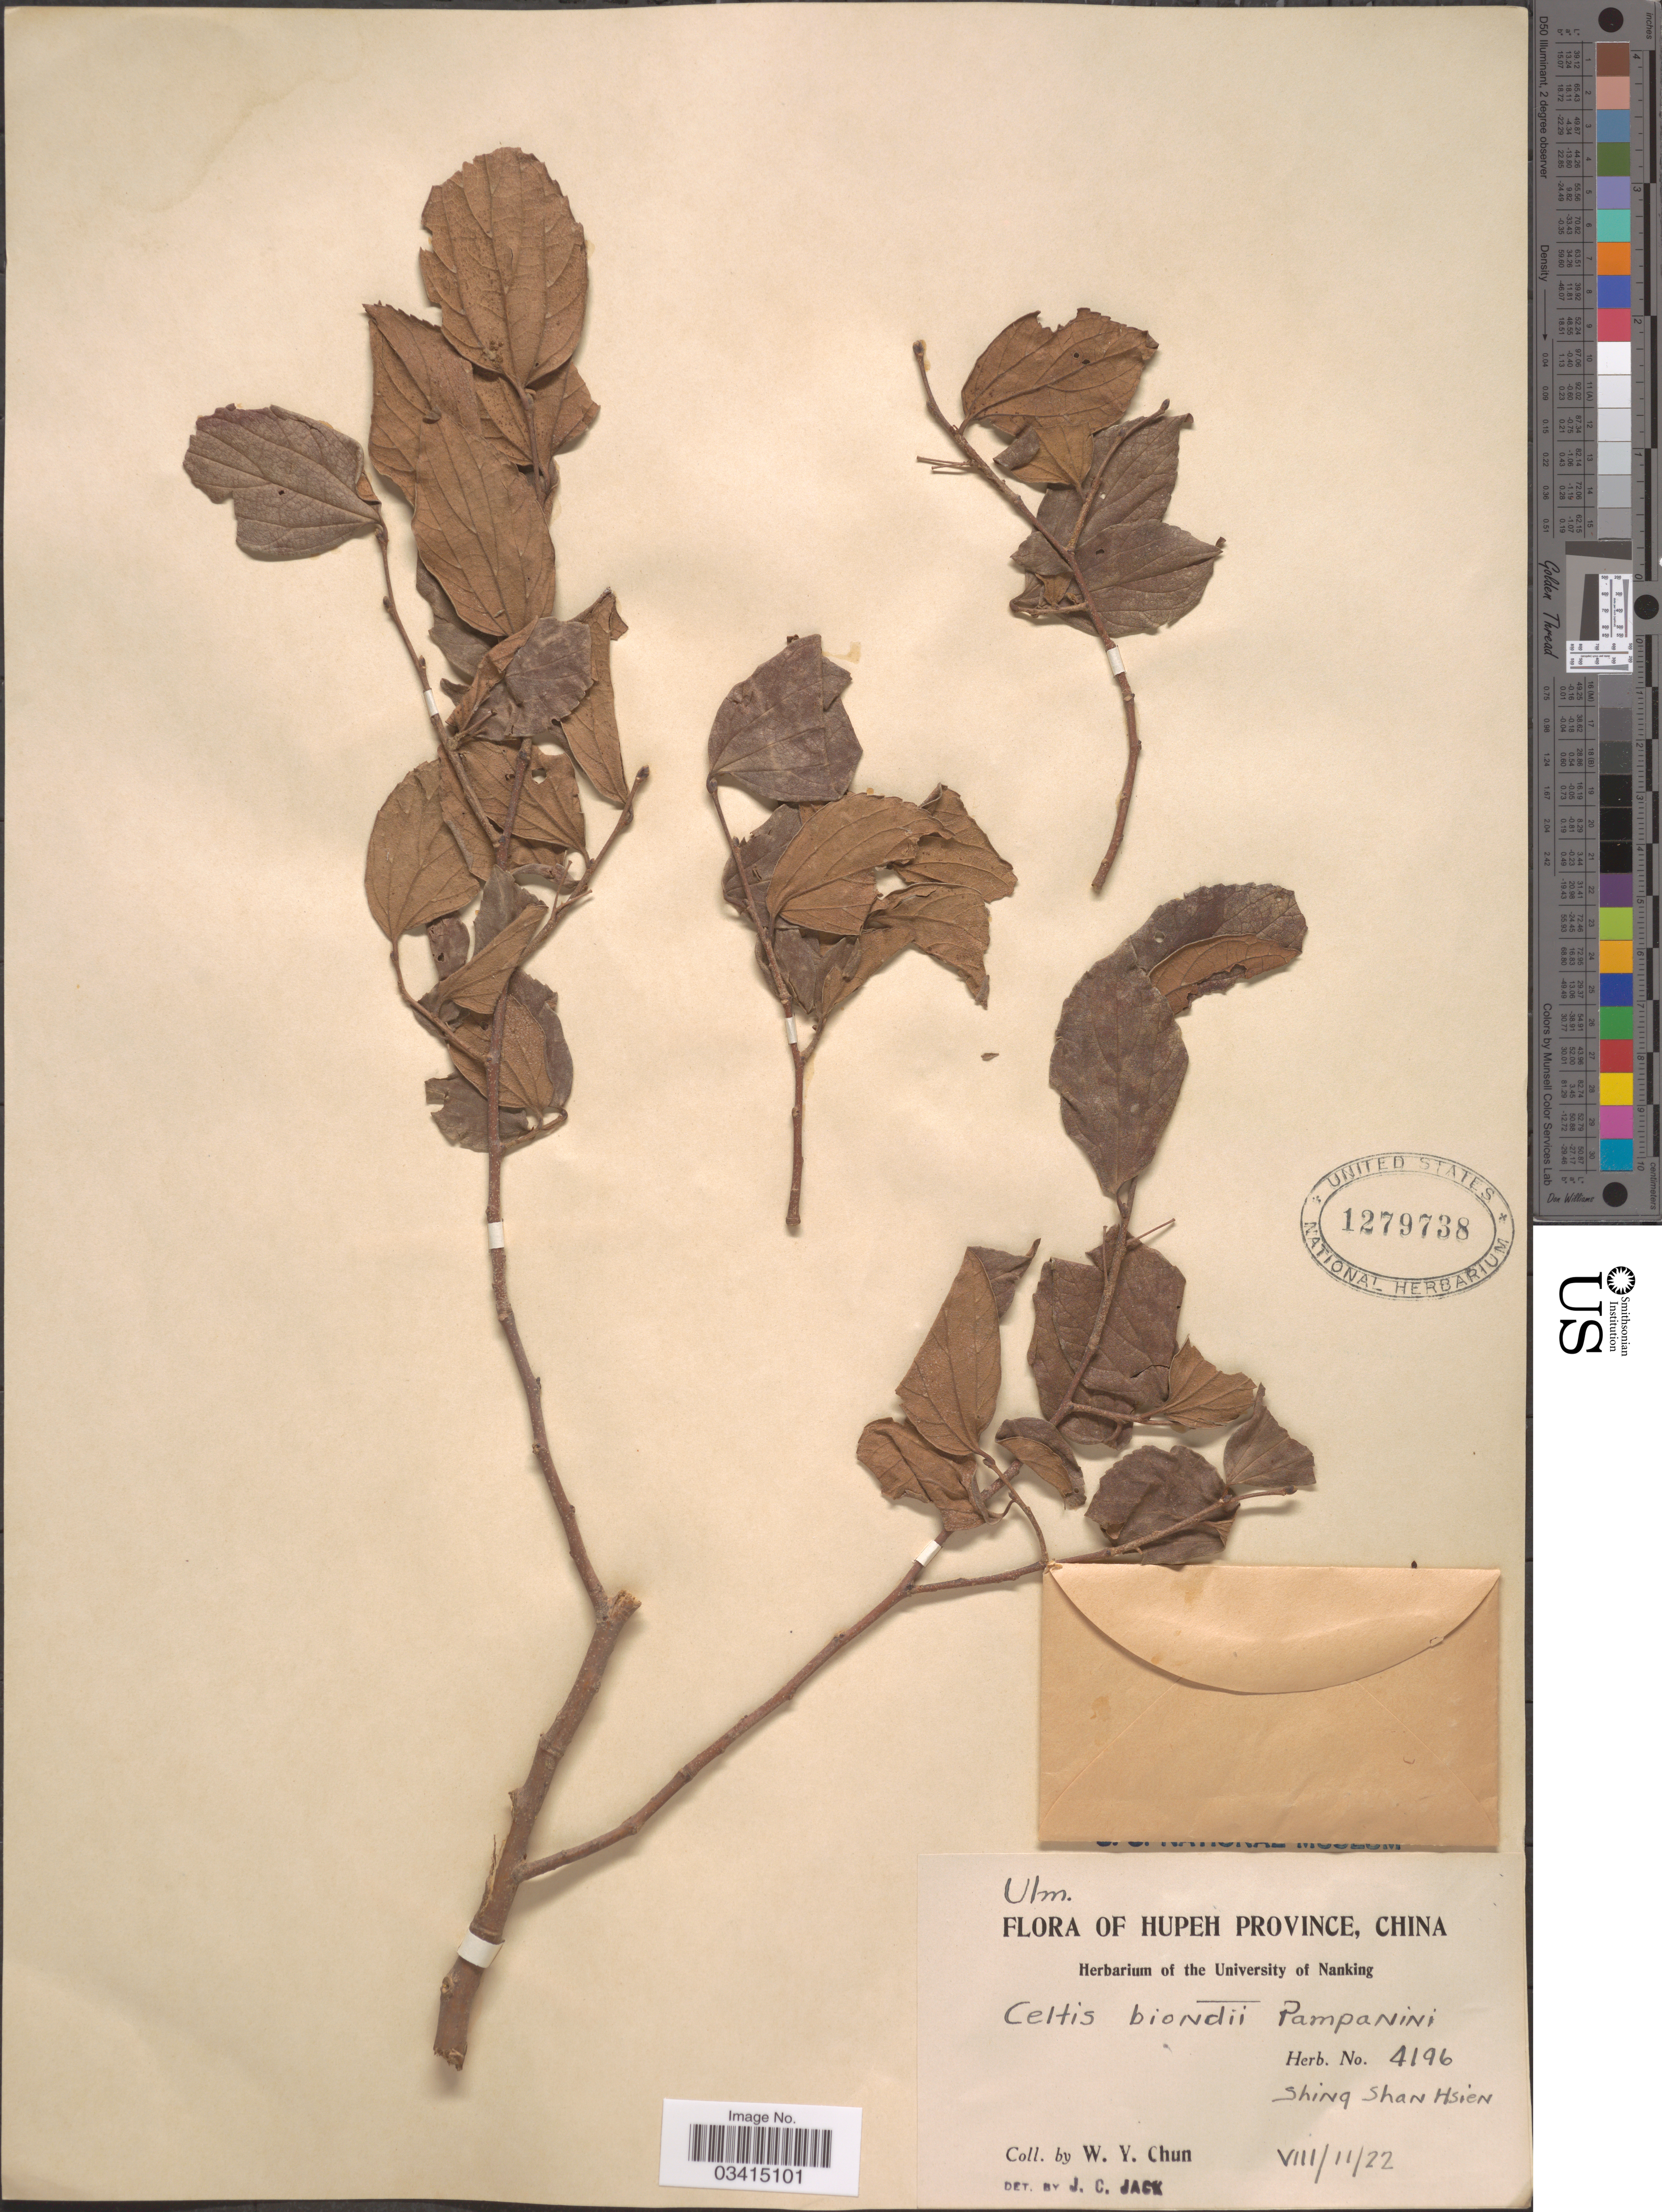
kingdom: Plantae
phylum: Tracheophyta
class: Magnoliopsida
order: Rosales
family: Cannabaceae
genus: Celtis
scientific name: Celtis biondii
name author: Pamp.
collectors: W. Y. Chun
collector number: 4196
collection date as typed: Transcribed d/m/y: 11/8/22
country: China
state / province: Hubei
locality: Hupeh Province. Shing [interpreted] Shan Hsien.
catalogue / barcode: US 1279738